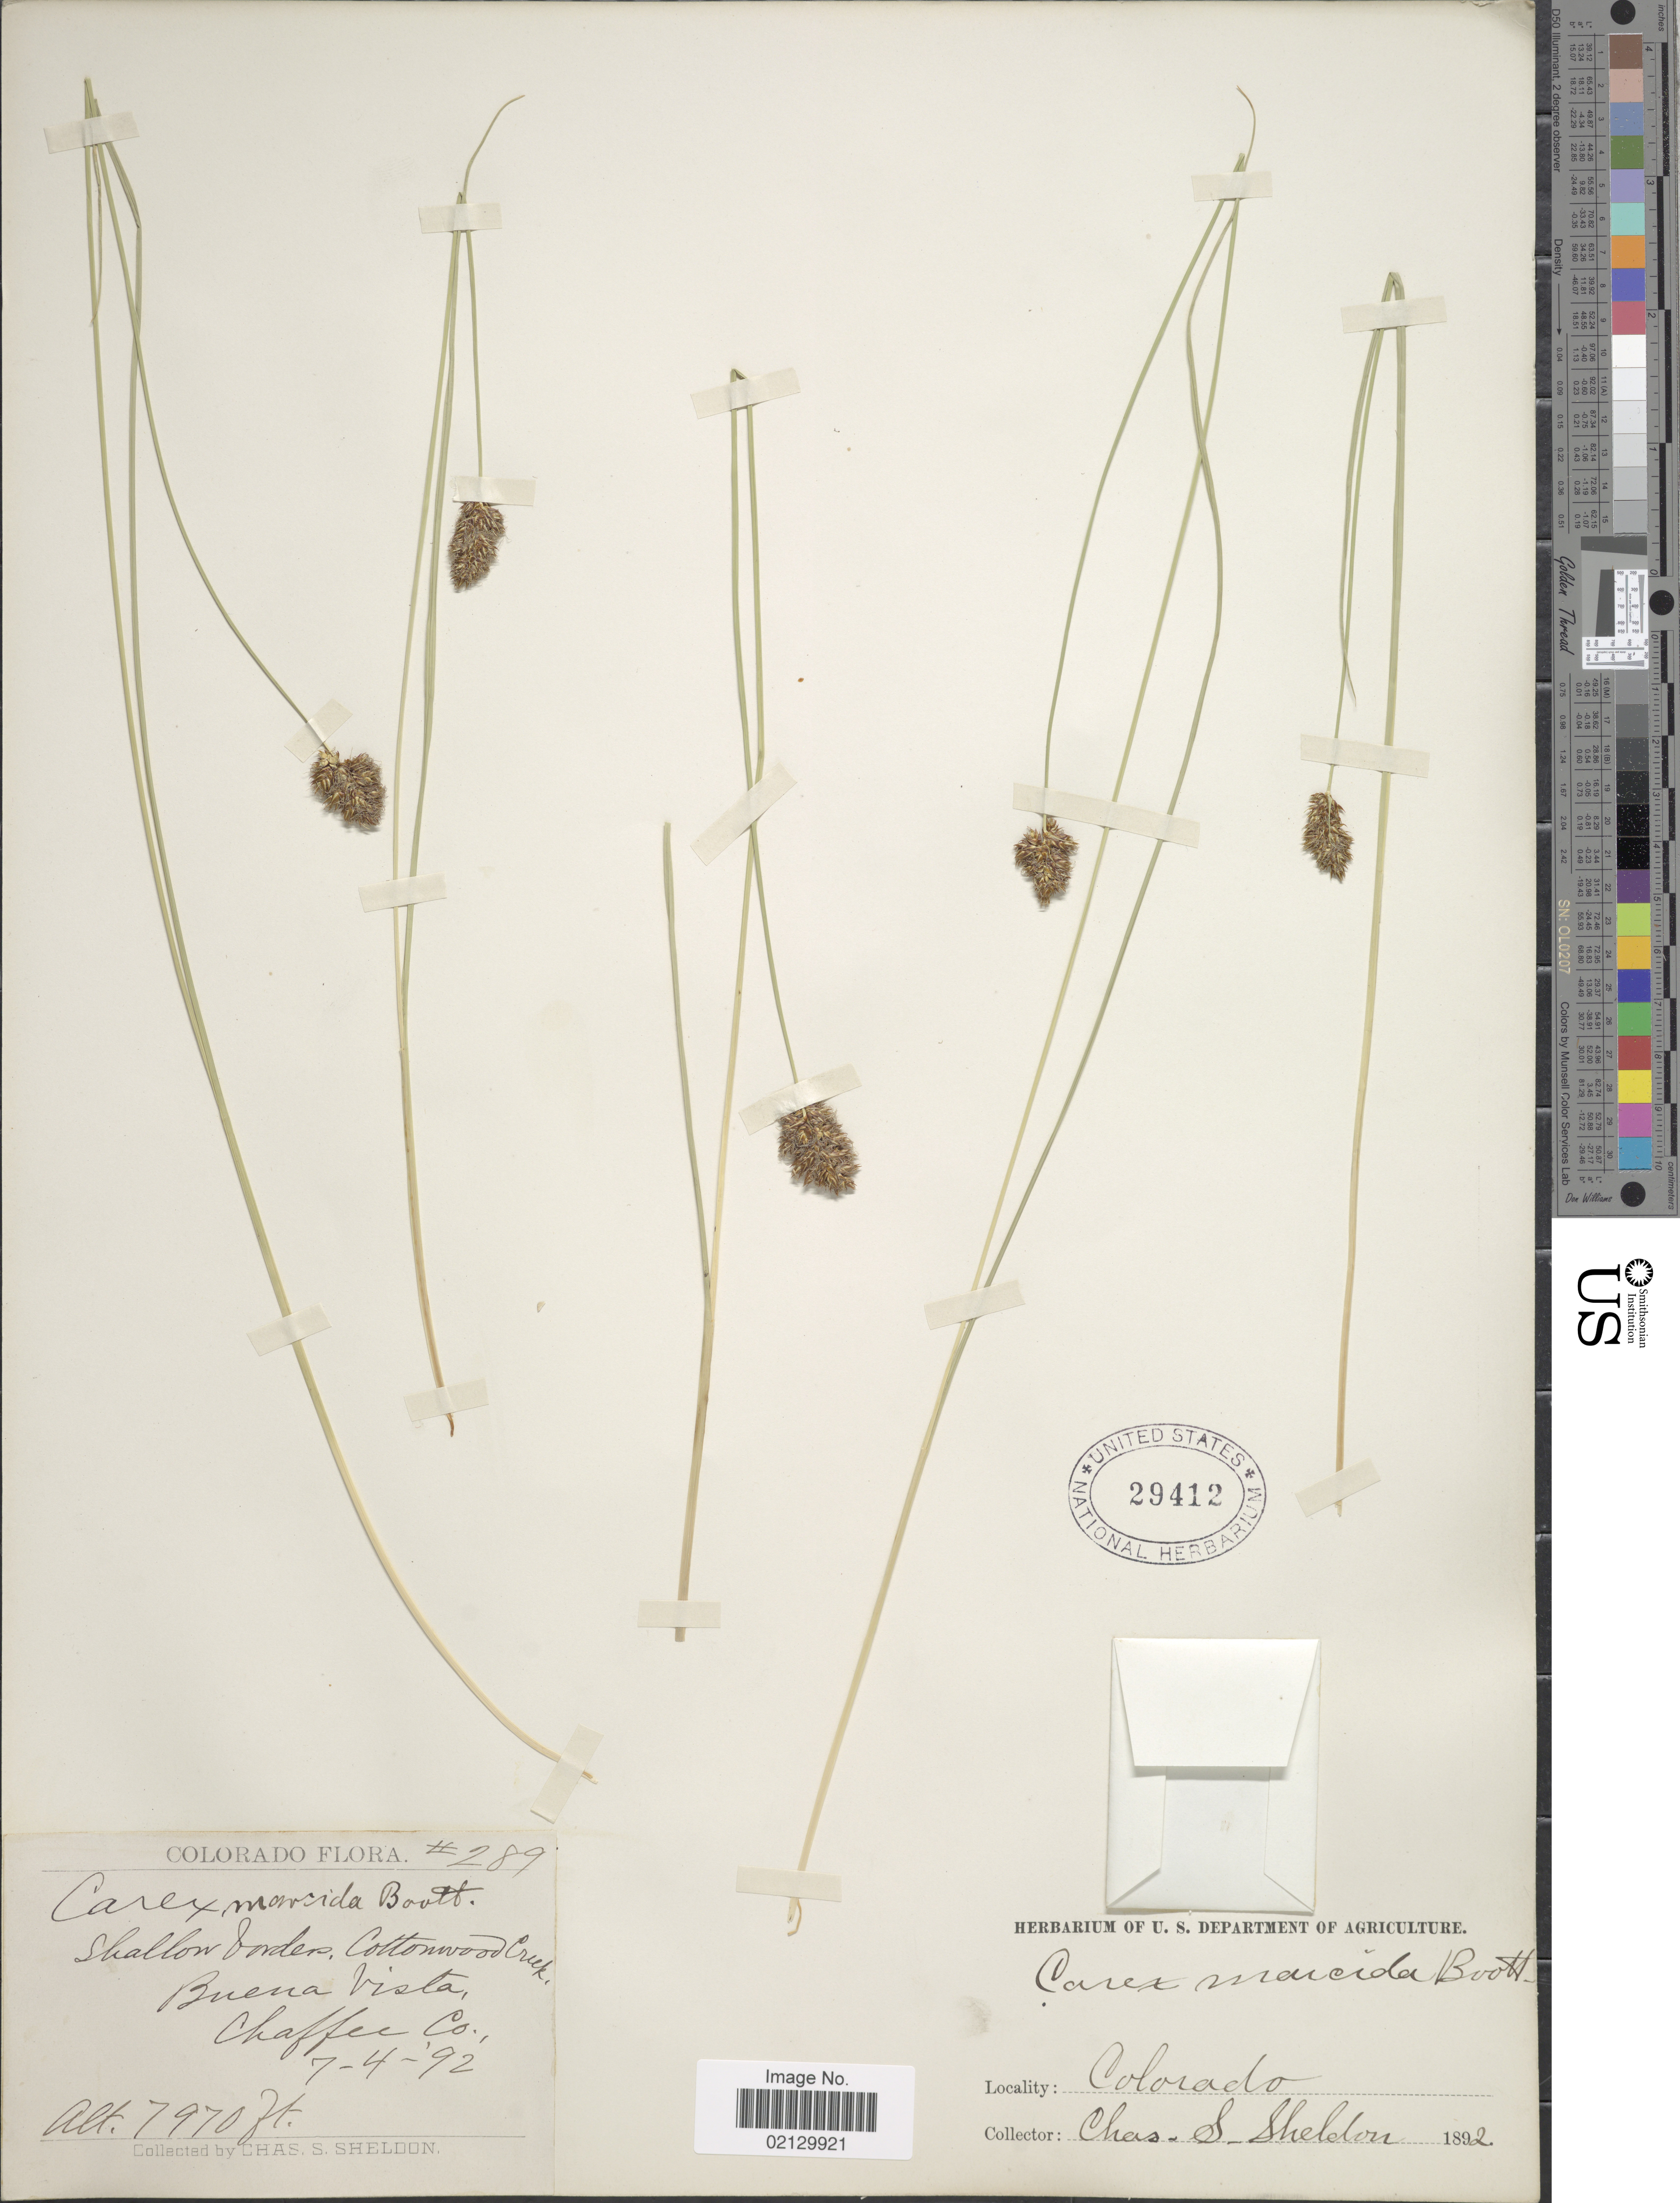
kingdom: Plantae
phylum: Tracheophyta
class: Liliopsida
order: Poales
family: Cyperaceae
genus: Carex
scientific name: Carex praegracilis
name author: W. Boott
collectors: C. S. Sheldon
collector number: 289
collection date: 1892-07-04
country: United States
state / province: Colorado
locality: Colorado. Shallow borders. Cottonwood Creek. Buena Vista. Chaffee Co.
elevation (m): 2429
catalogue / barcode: US 29412